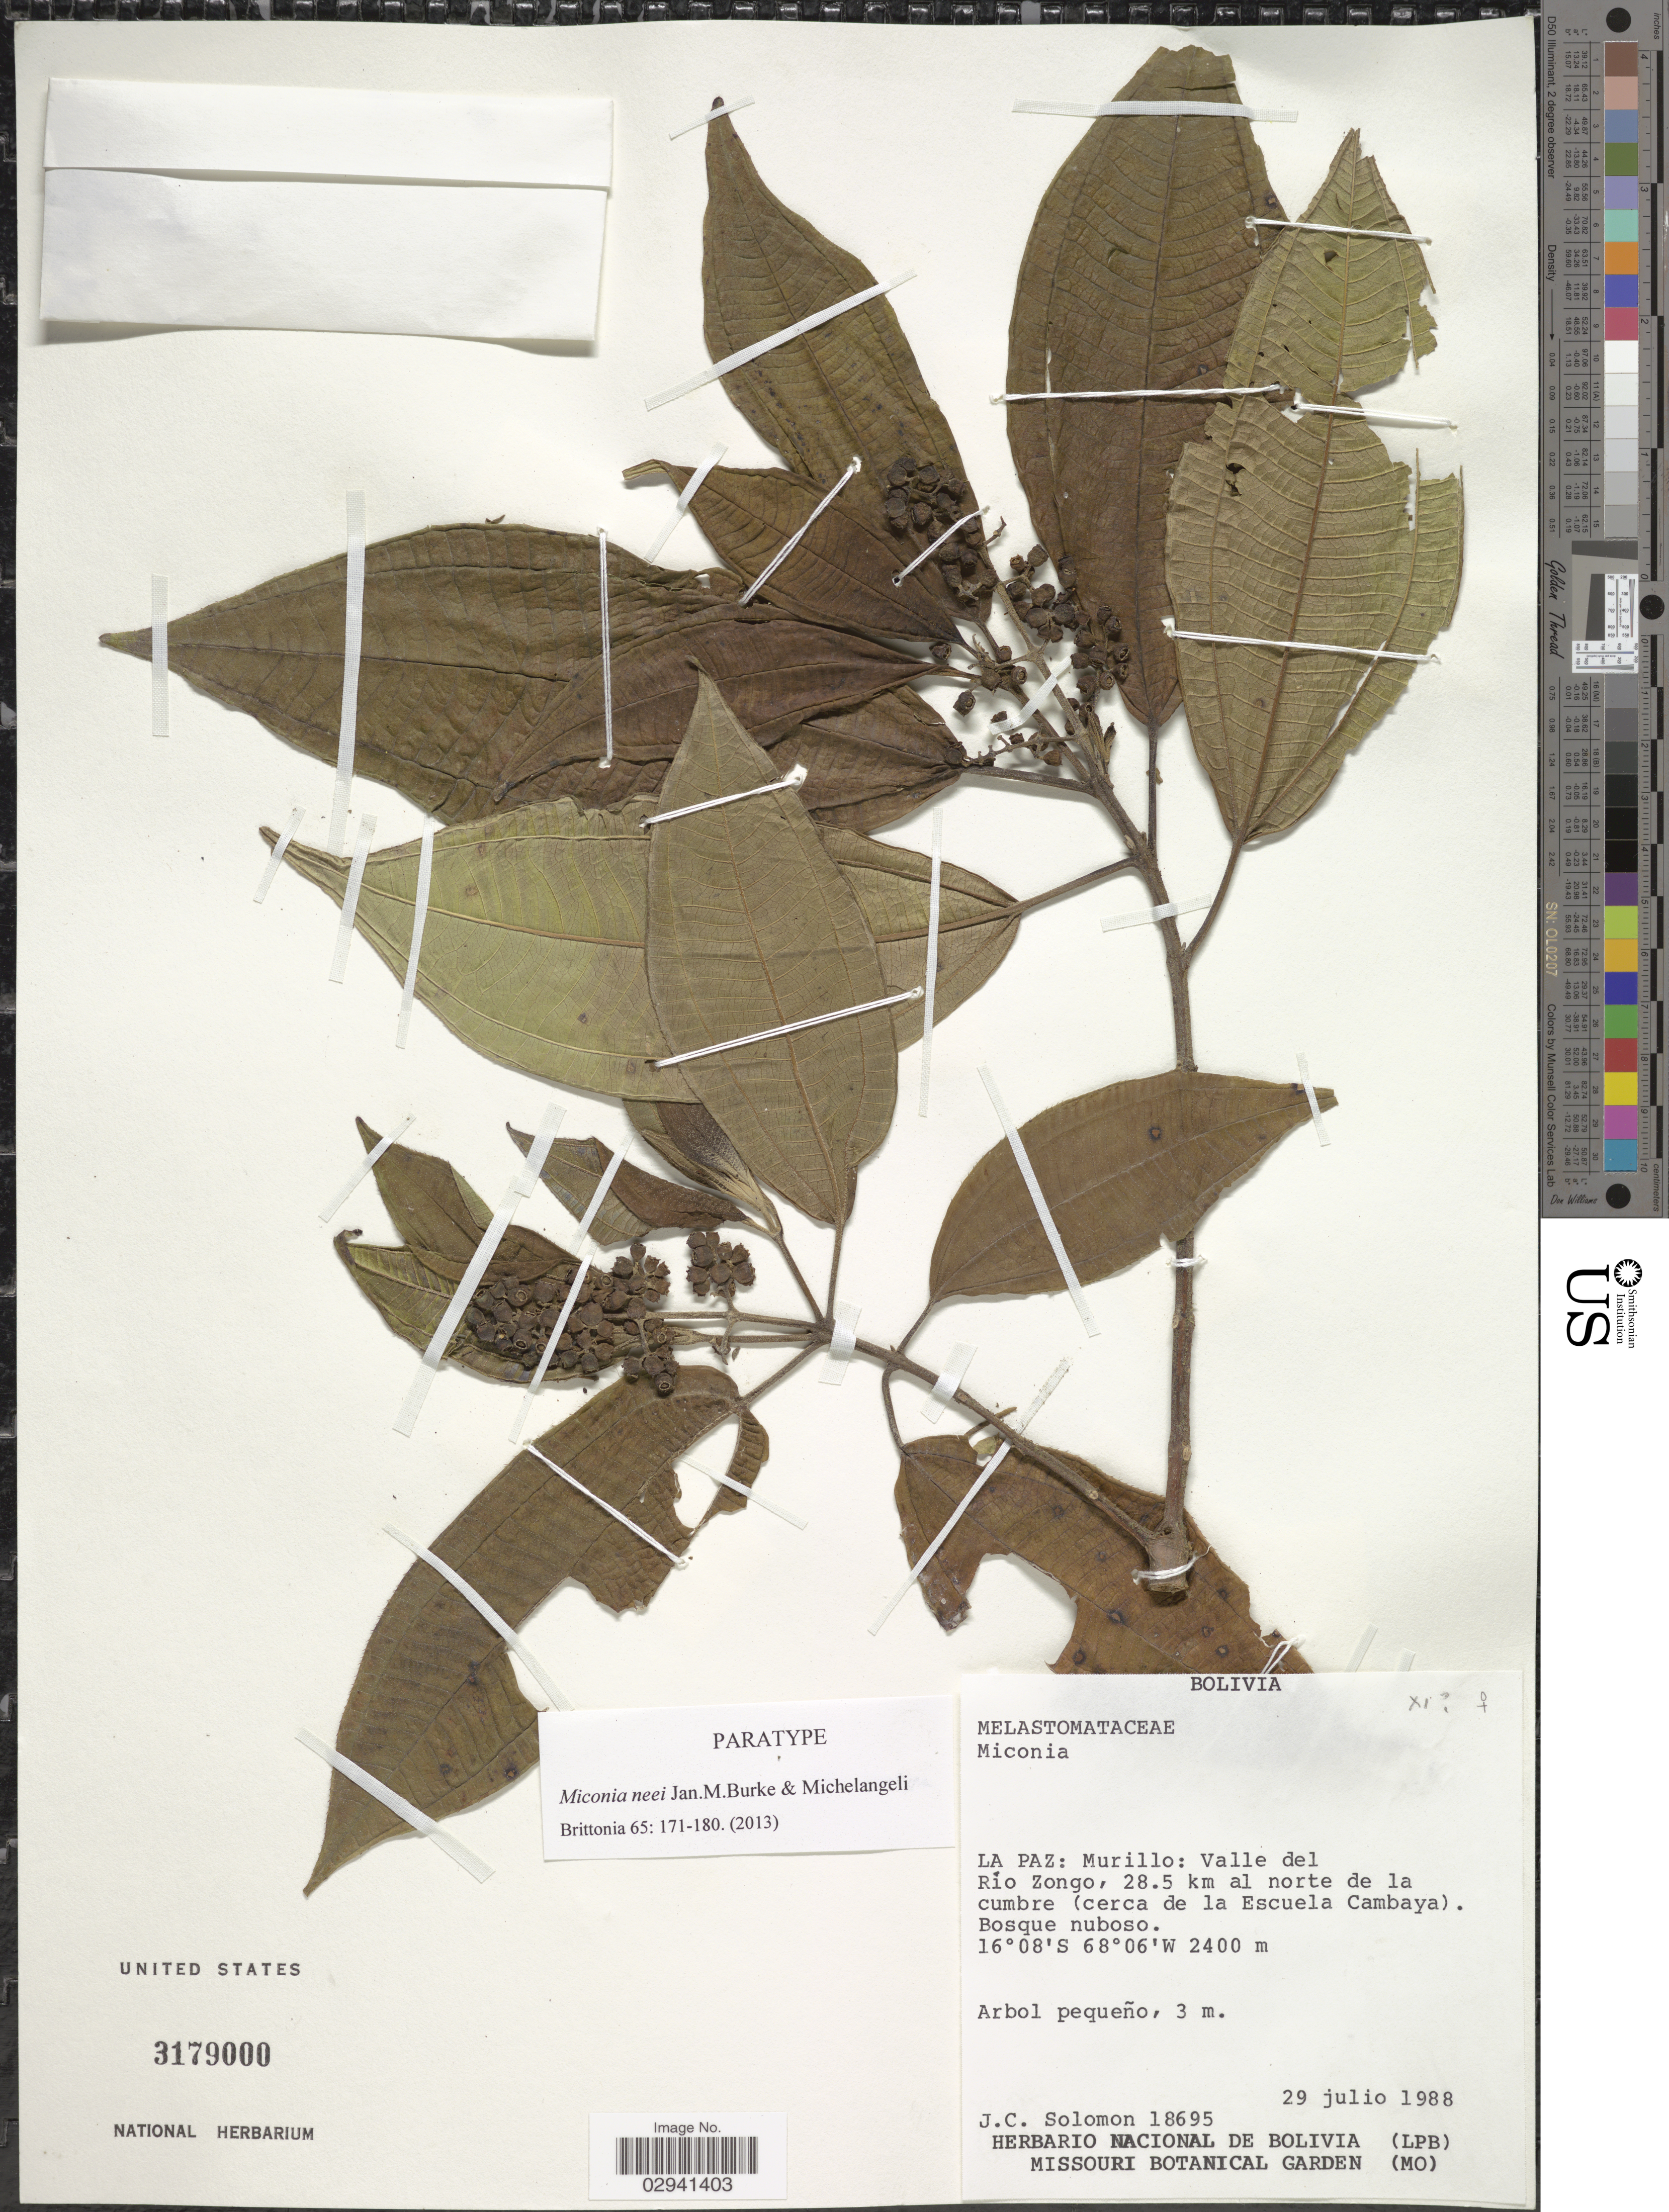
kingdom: Plantae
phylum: Tracheophyta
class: Magnoliopsida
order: Myrtales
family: Melastomataceae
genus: Miconia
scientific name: Miconia neei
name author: Jan.M. Burke & Michelang.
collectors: J. C. Solomon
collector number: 18695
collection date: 1988-07-29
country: Bolivia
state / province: La Paz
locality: Murillo, Valle del Río Zongo, 28.5 km al norte de la cumbre (cerca de la Escuela Cambaya).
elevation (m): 2400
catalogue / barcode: US 3179000